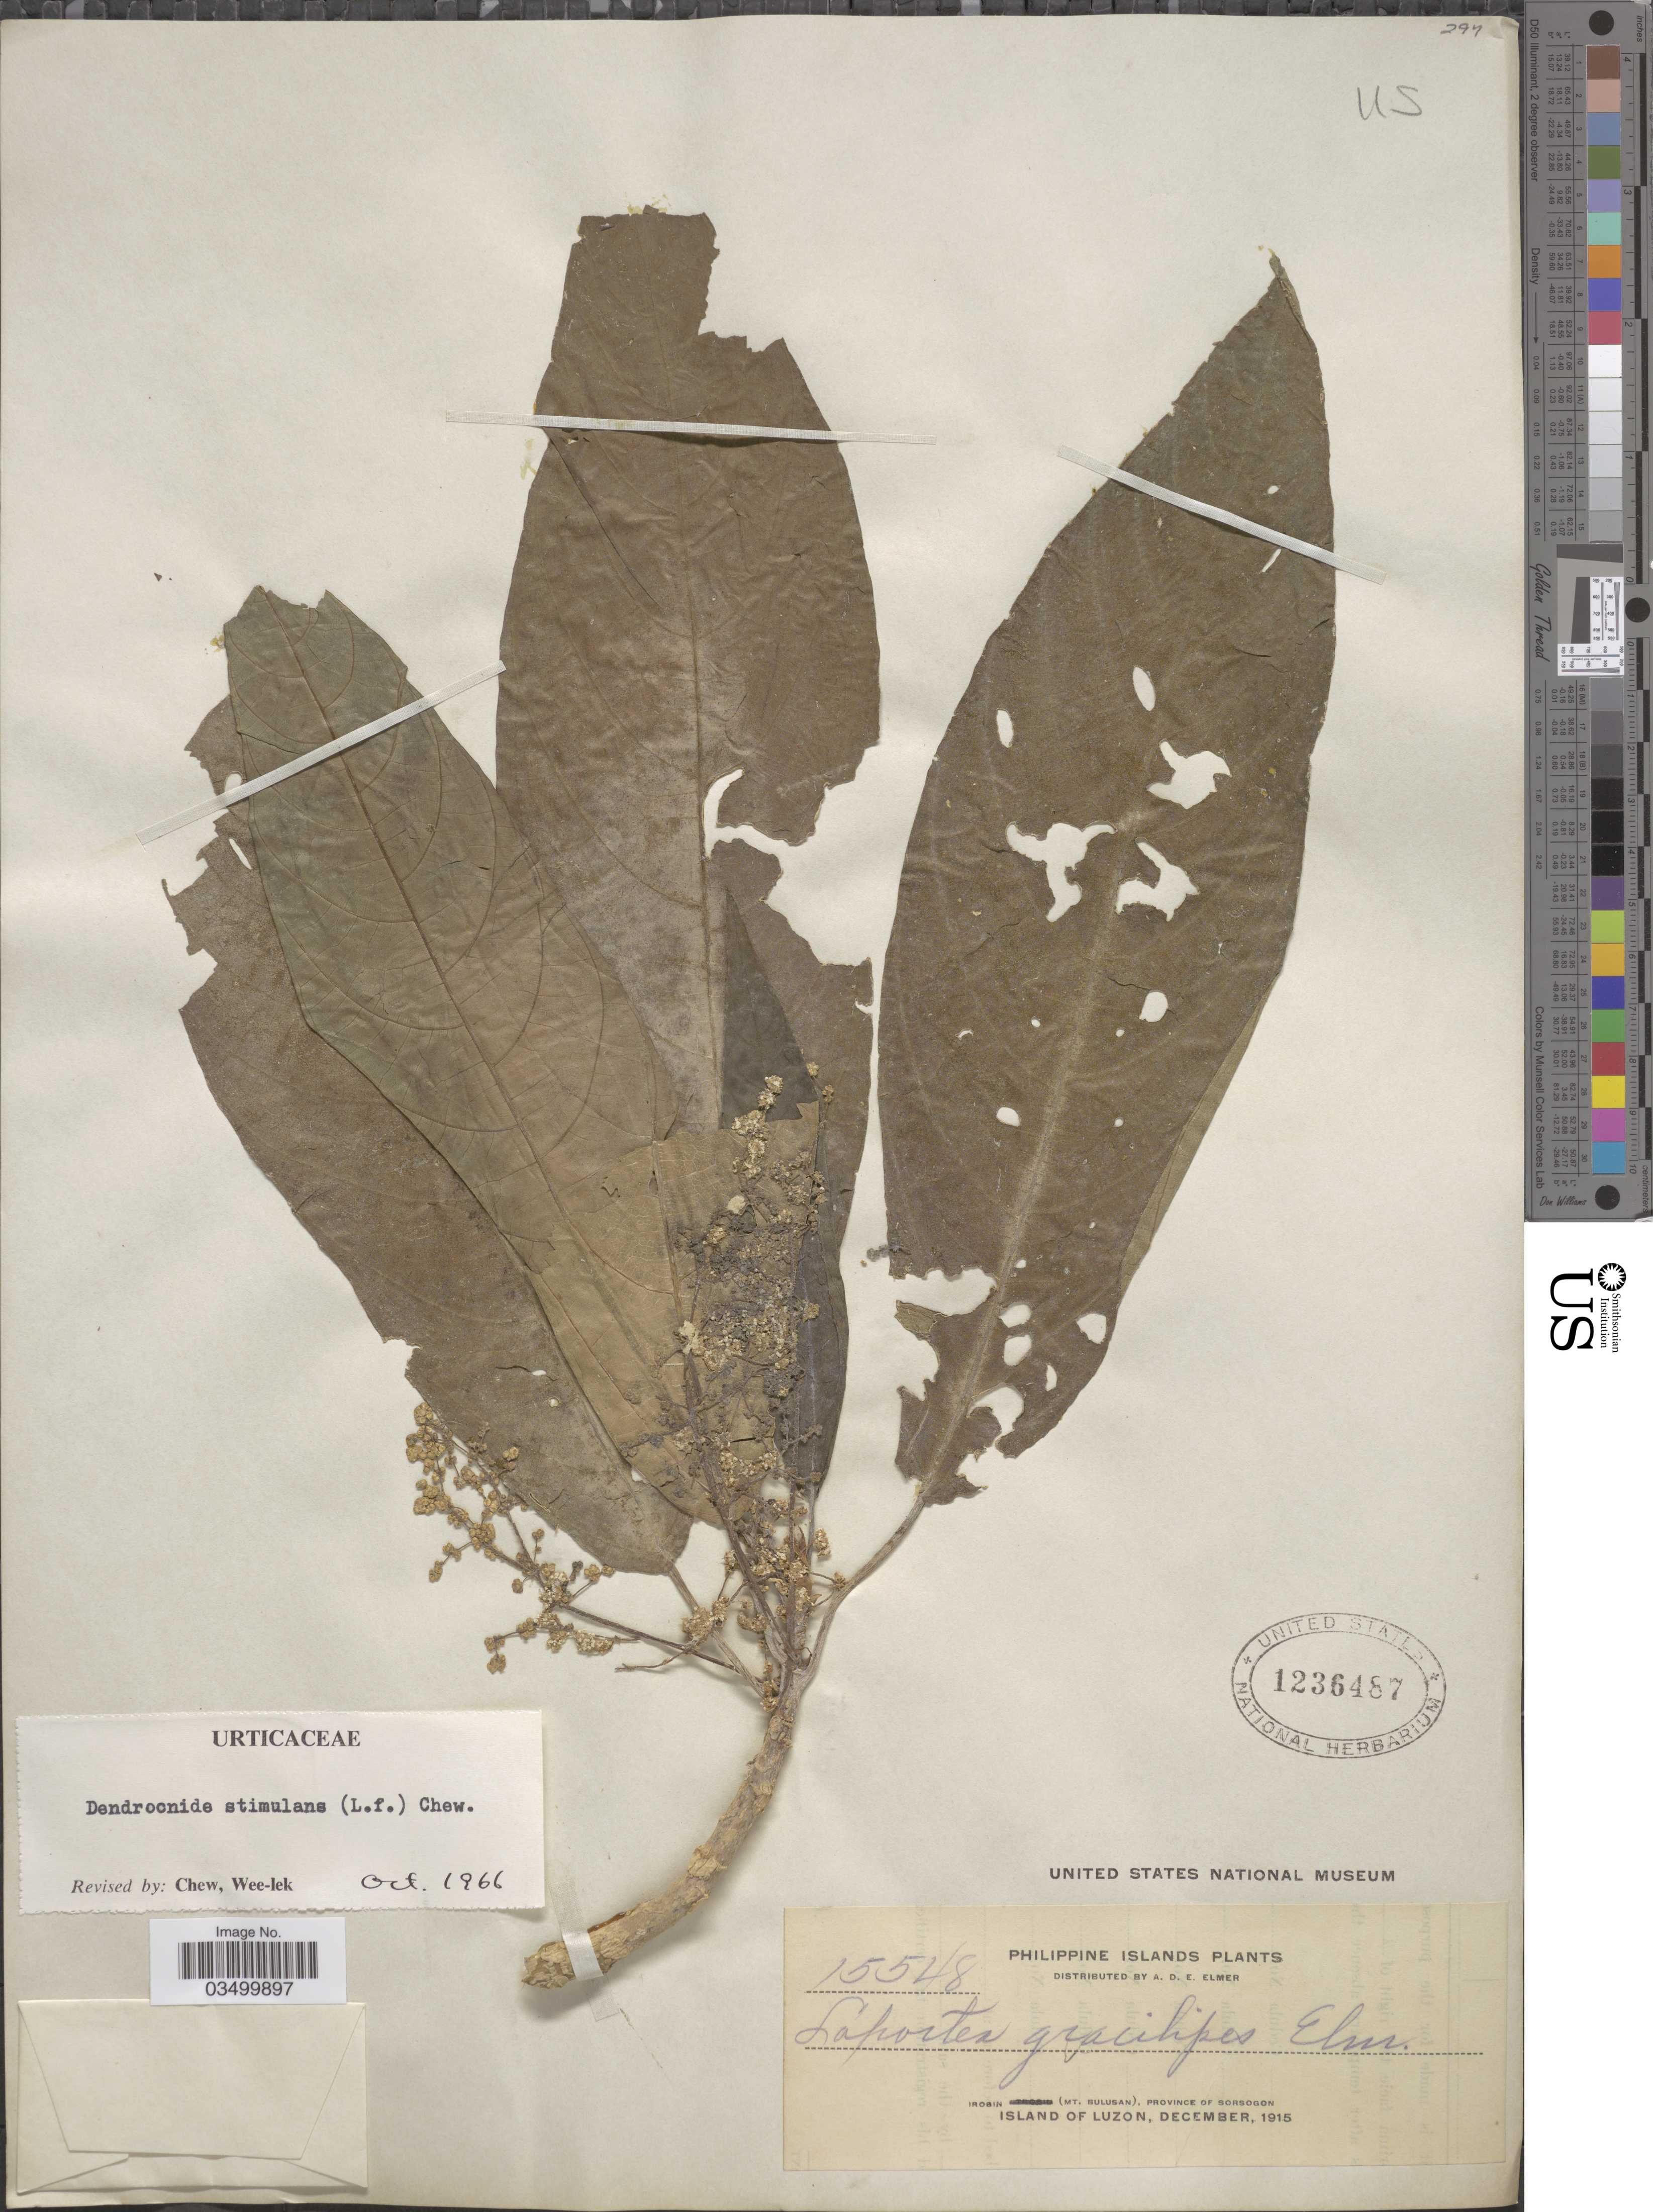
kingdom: Plantae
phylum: Tracheophyta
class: Magnoliopsida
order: Rosales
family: Urticaceae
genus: Dendrocnide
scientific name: Dendrocnide stimulans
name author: (L. f.) Chew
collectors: A. D. E. Elmer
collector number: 15548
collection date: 1915-12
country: Philippines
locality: Philippine Islands. Irosin (Mt. Bulusan), Province of Sorsogon. Island of Luzon.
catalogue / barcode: US 1236487